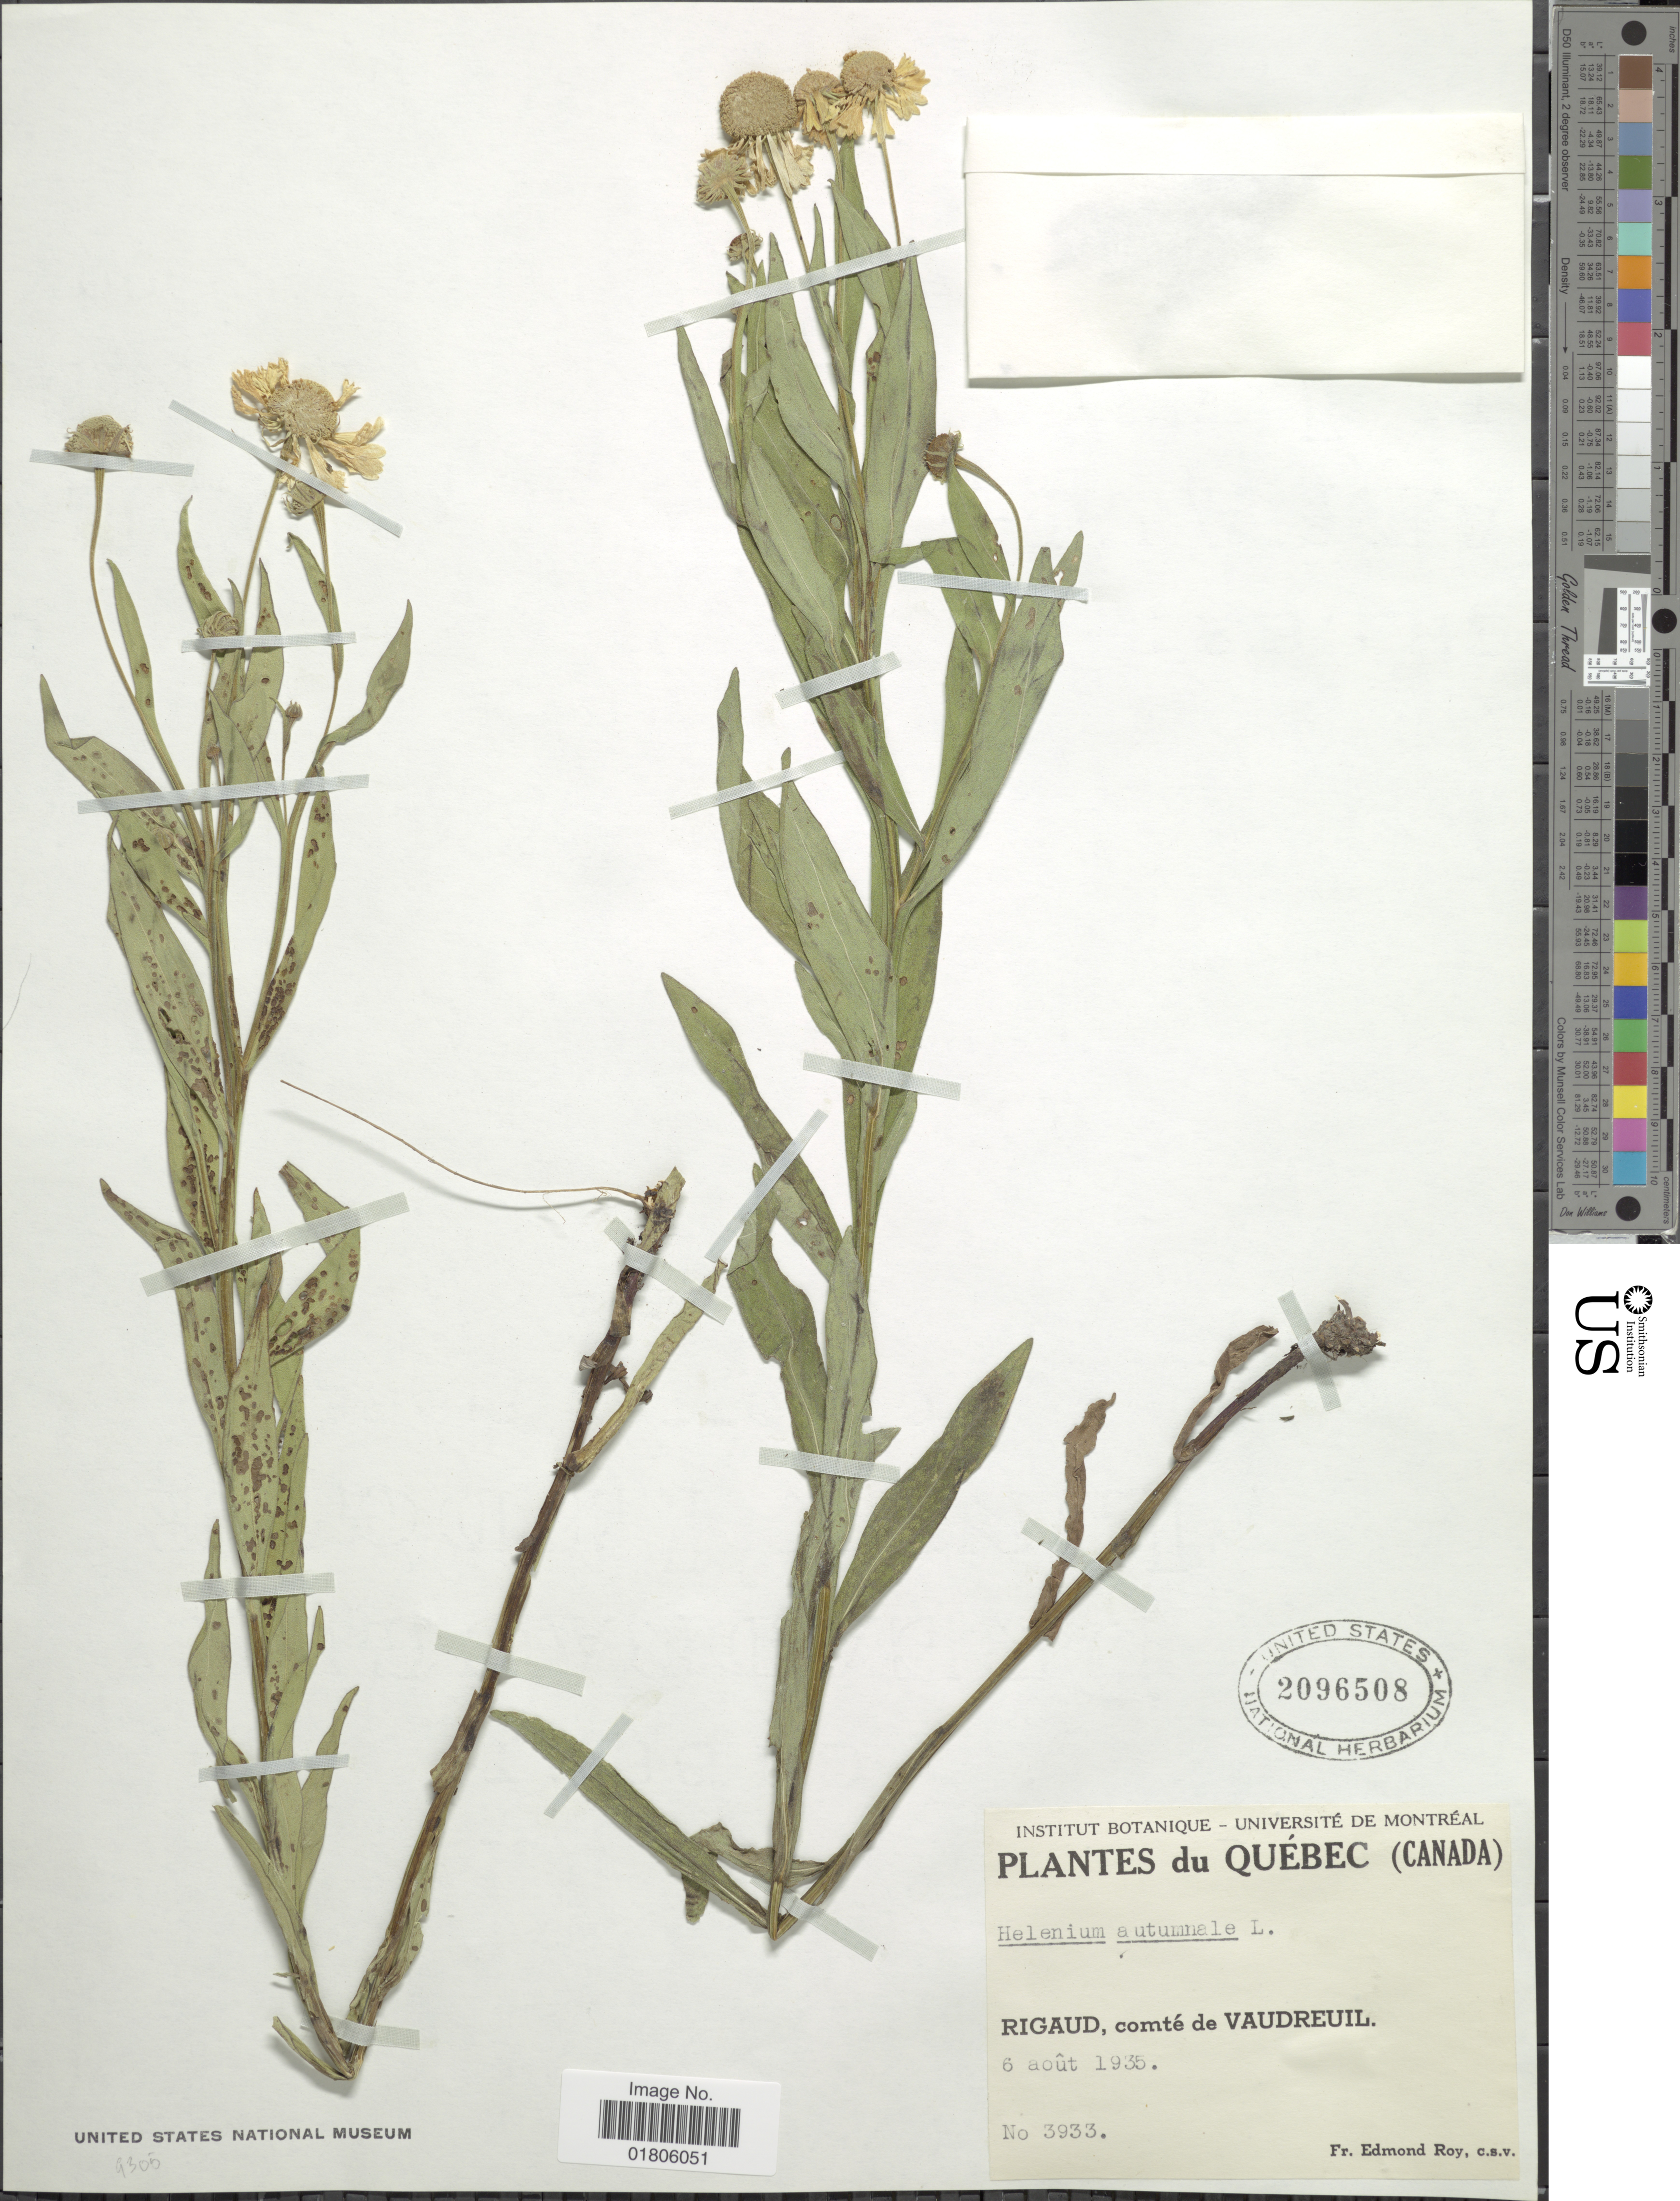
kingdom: Plantae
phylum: Tracheophyta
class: Magnoliopsida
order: Asterales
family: Asteraceae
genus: Helenium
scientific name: Helenium autumnale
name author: L.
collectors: E. Roy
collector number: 3933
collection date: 1935-08-06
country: Canada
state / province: Quebec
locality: Rigaud, comte de Vaudreuil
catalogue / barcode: US 2096508